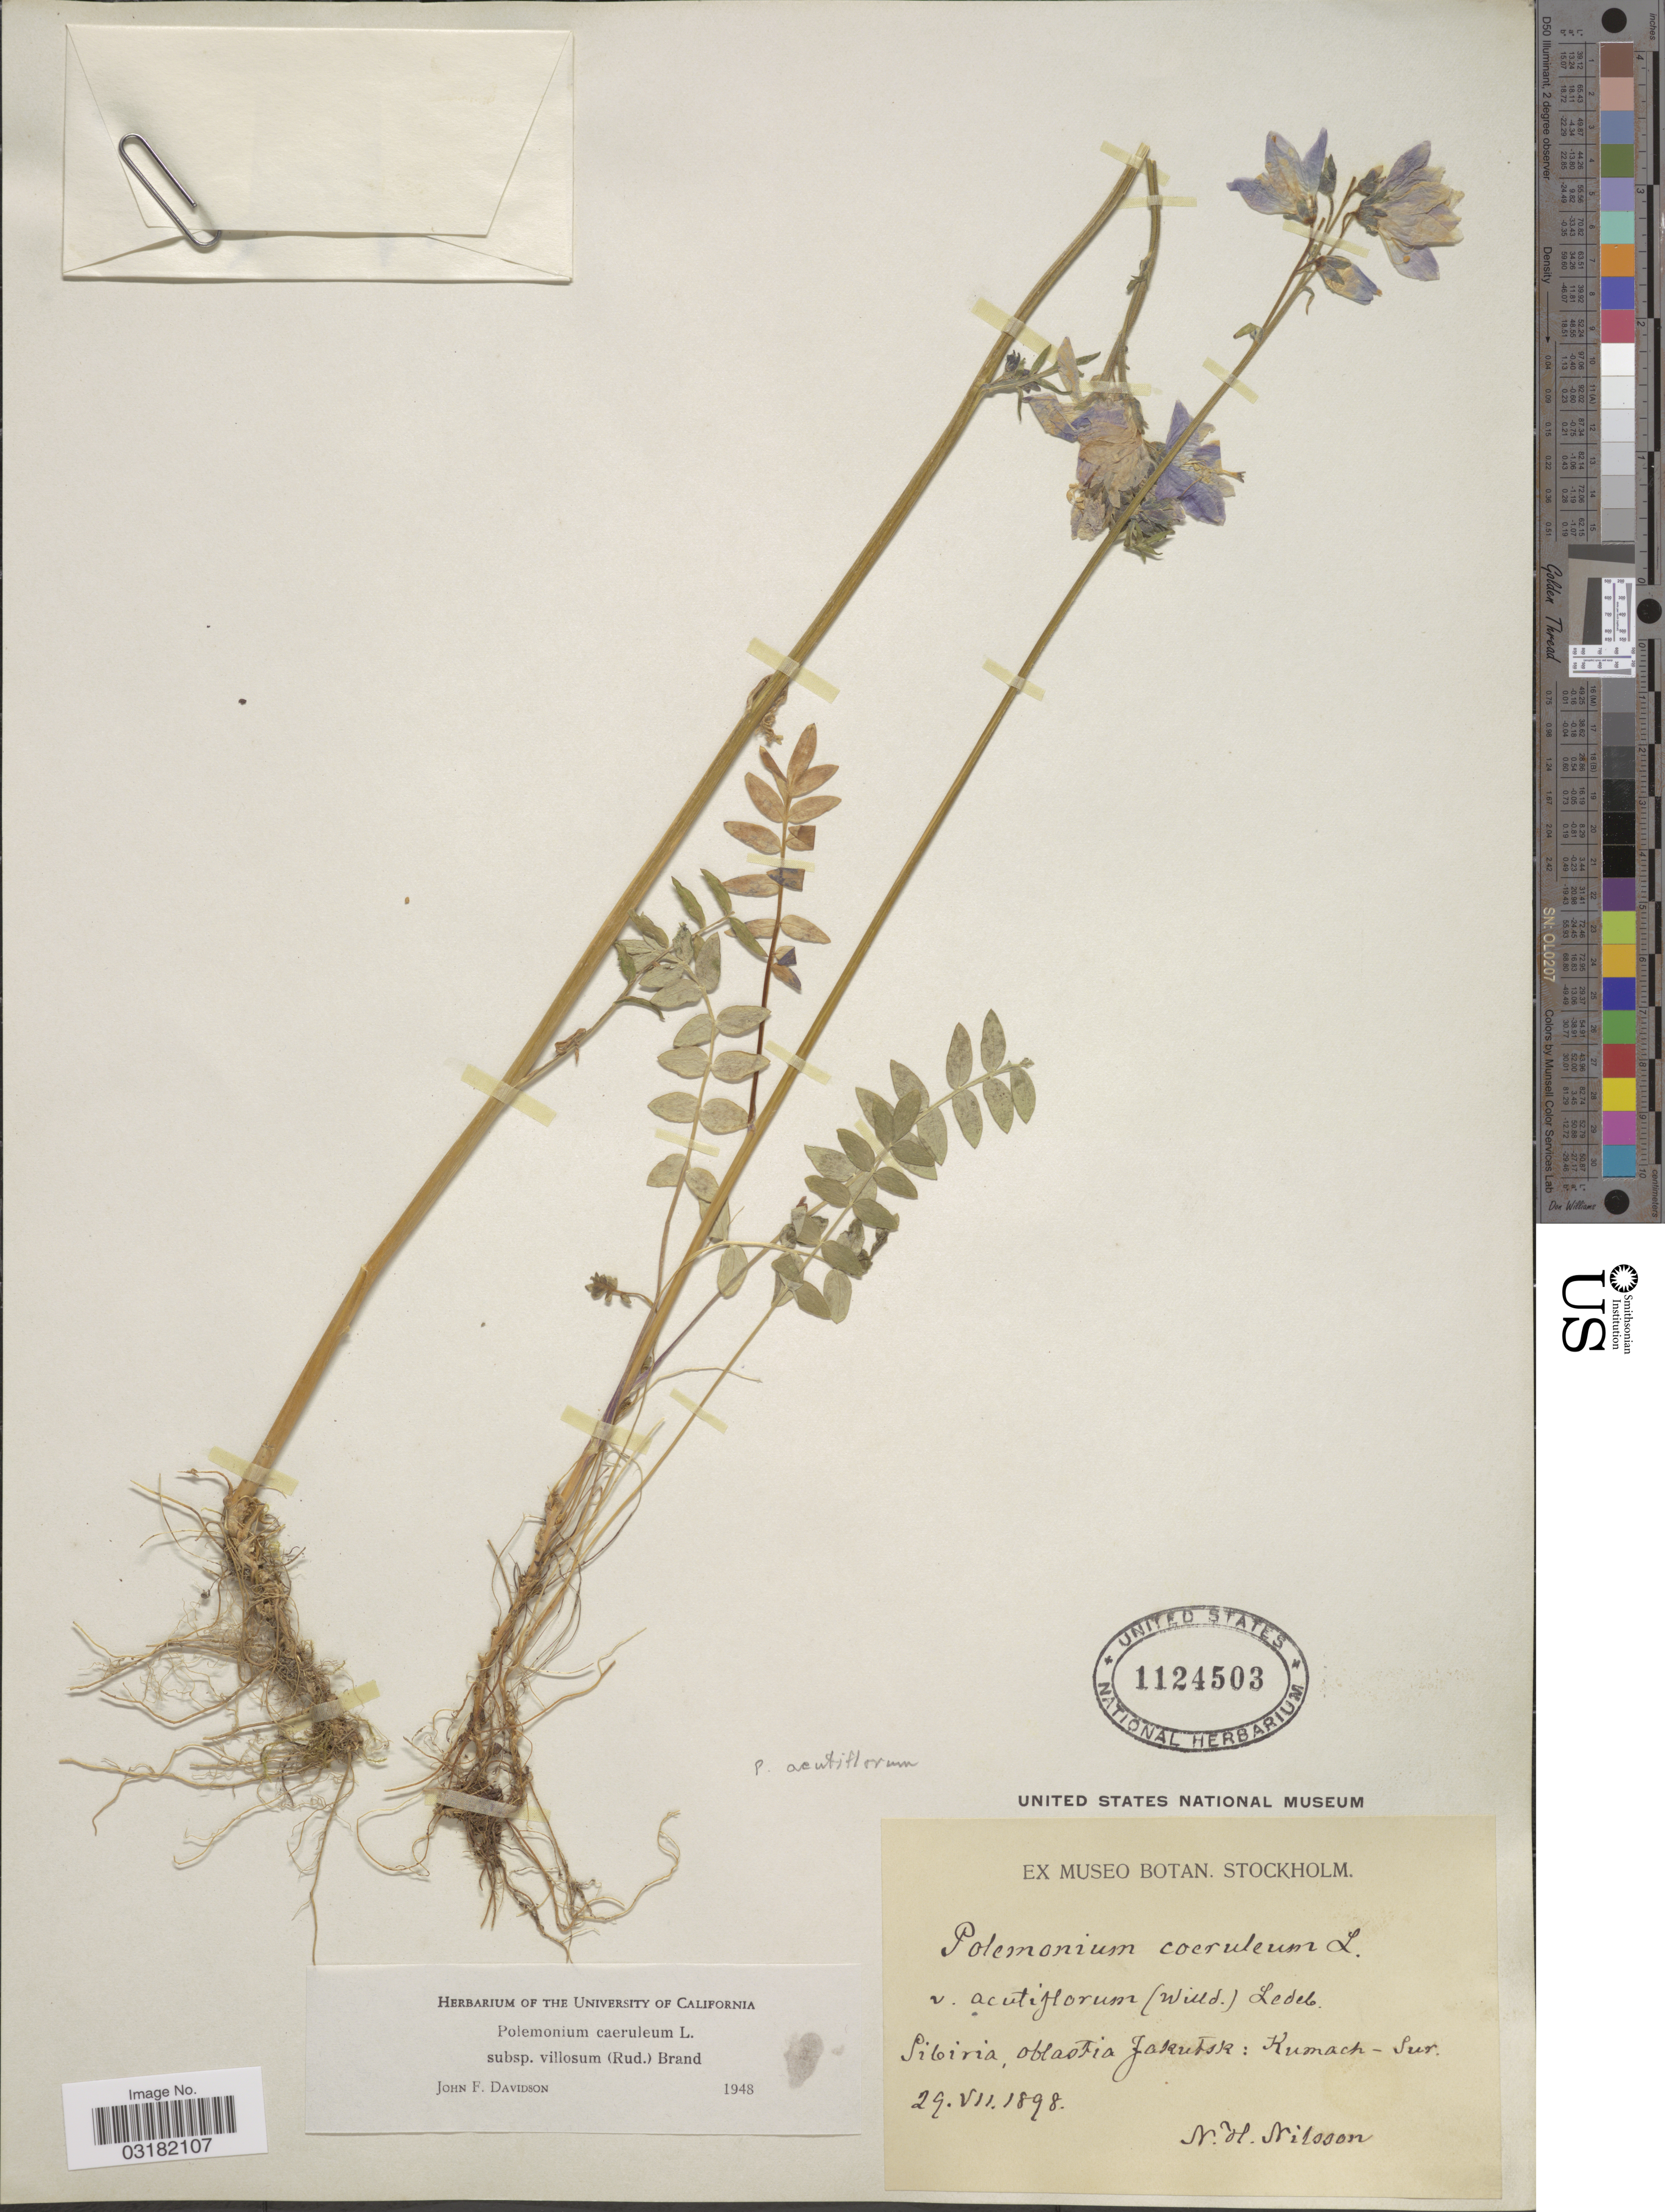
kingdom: Plantae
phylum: Tracheophyta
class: Magnoliopsida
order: Ericales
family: Polemoniaceae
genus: Polemonium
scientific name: Polemonium caeruleum subsp. villosum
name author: (Rudolph ex Georgi) Brand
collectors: N. H. Nilsson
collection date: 1898-07-29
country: Russian Federation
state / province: Sakha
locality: Sibiria, oblastia Jakutsk: Kumach - Sur.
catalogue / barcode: US 1124503